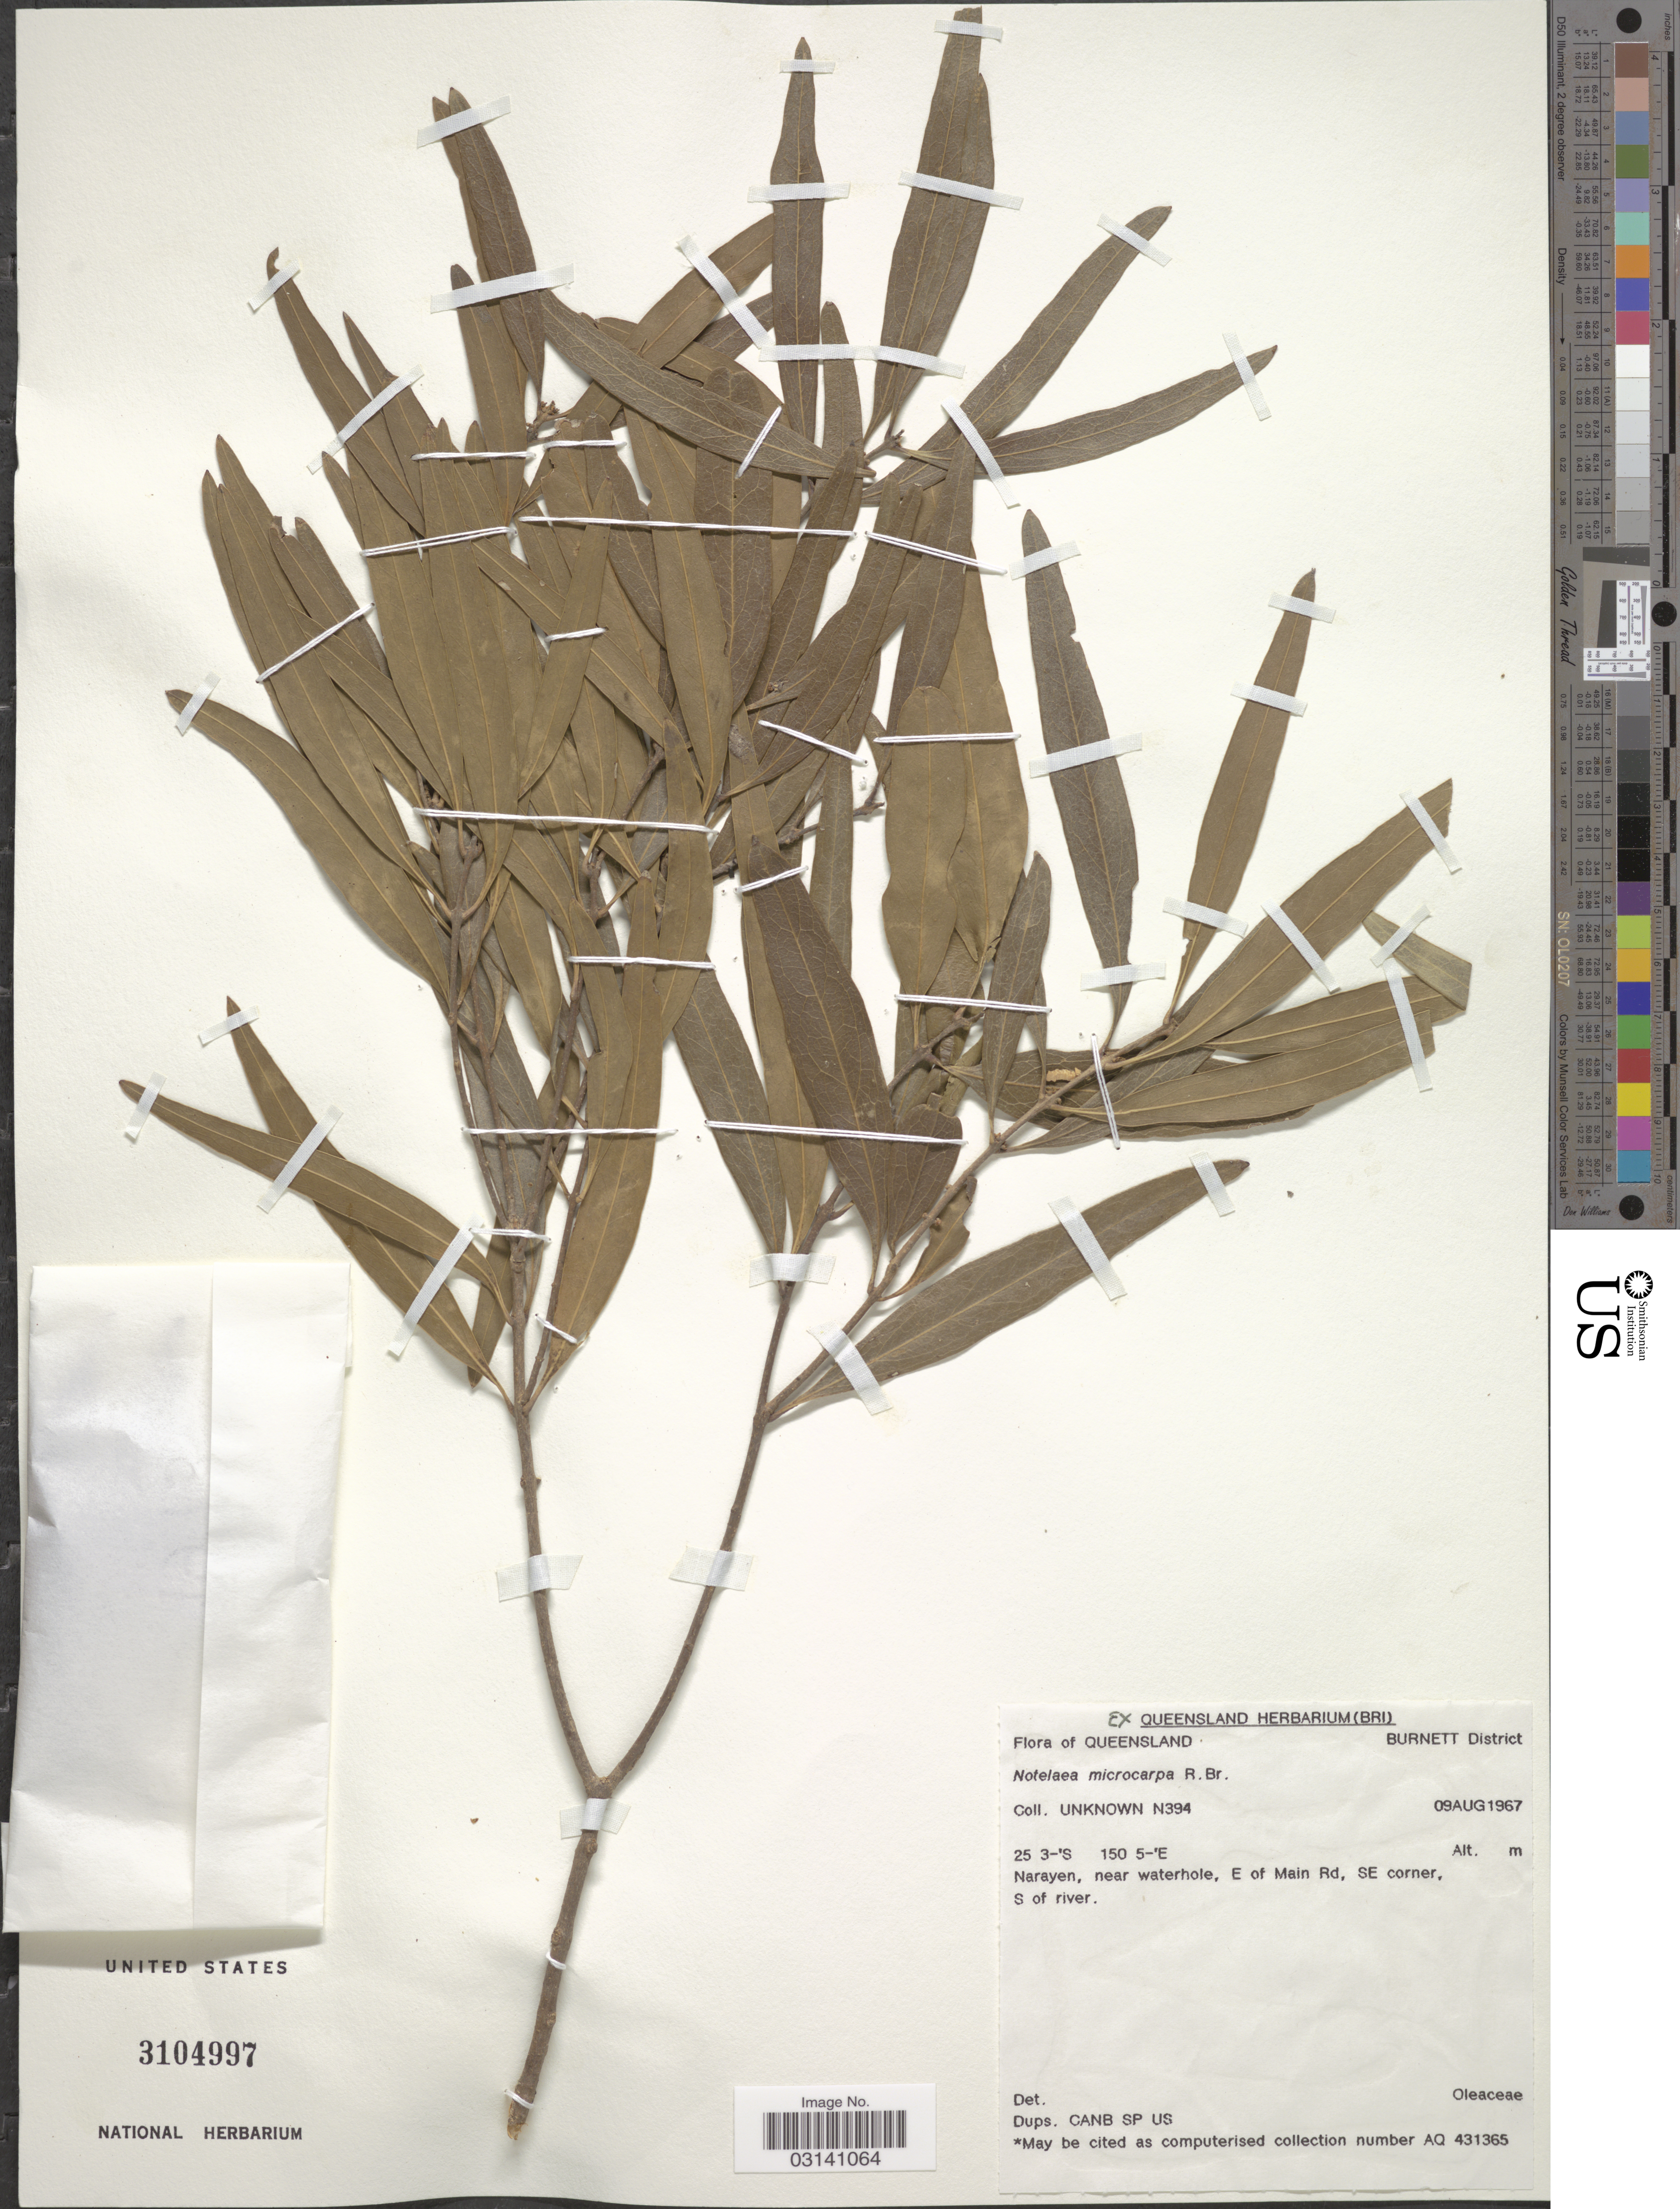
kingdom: Plantae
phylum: Tracheophyta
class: Magnoliopsida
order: Lamiales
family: Oleaceae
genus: Notelaea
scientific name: Notelaea microcarpa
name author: R. Br.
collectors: Queensland Herbarium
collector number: N394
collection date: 1967-08-09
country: Australia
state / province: Queensland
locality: Burnett District. Narayen, near waterhole, E of Main Rd, SE corner, S of river.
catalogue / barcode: US 3104997